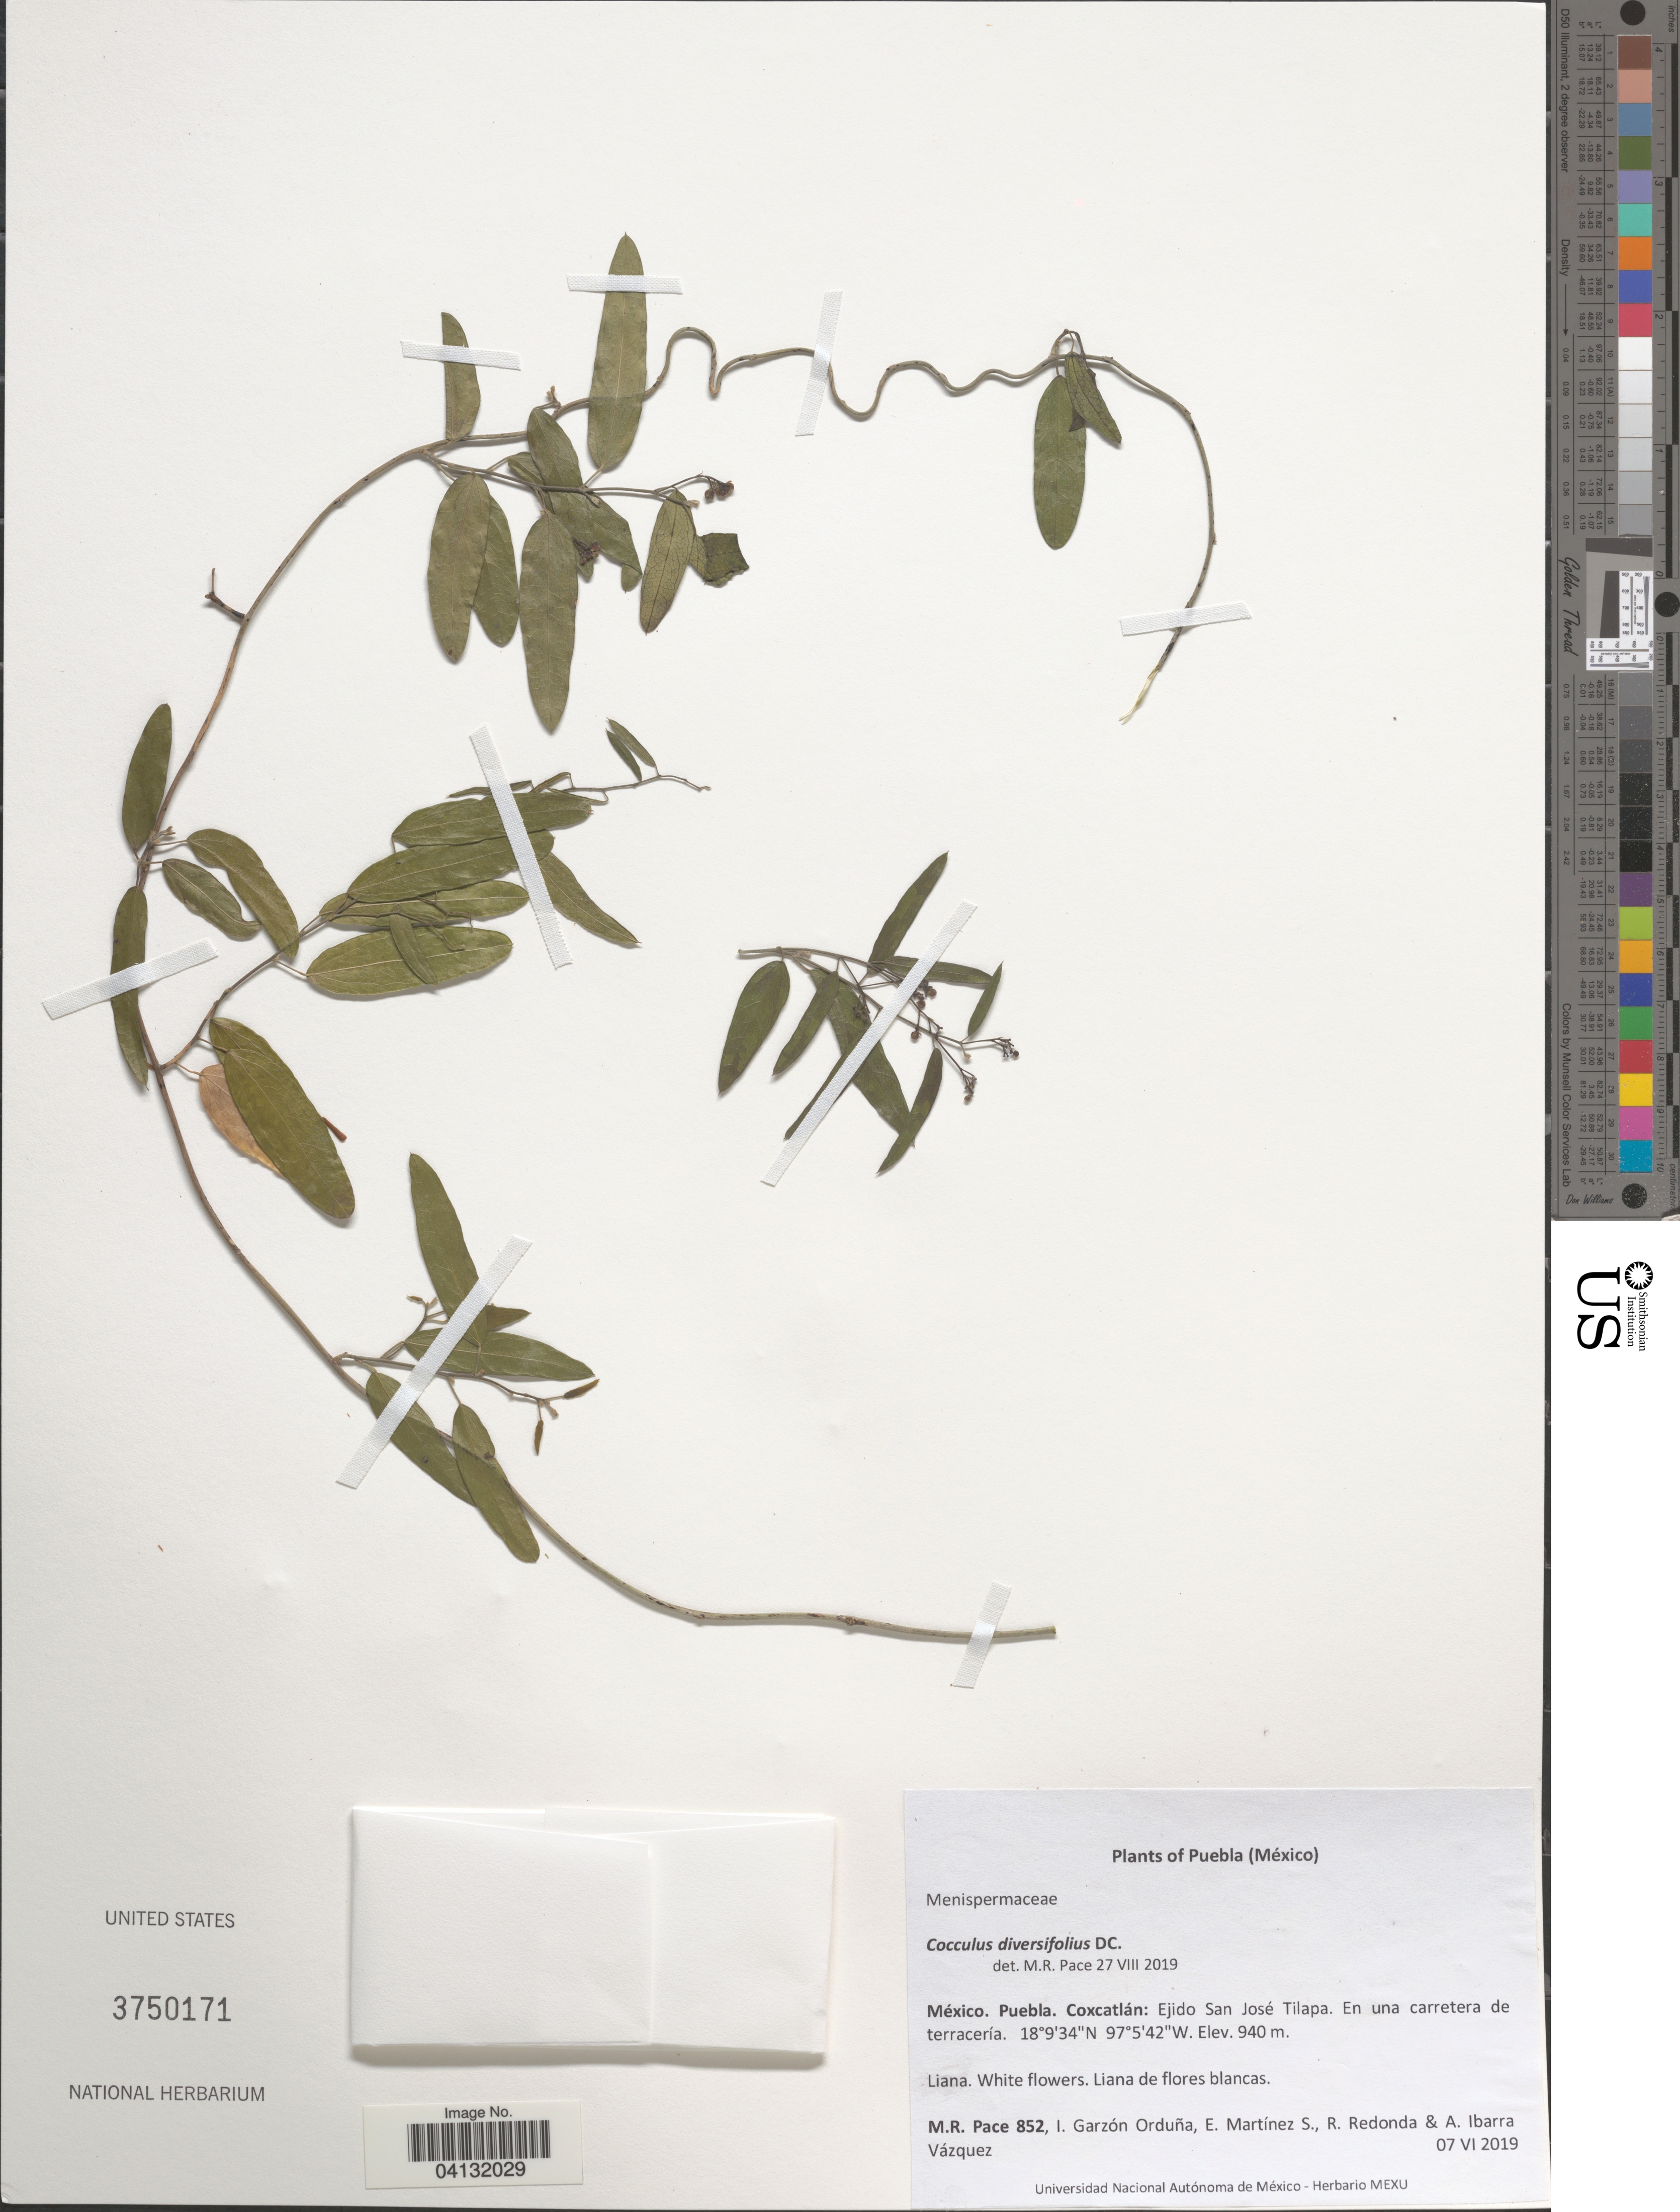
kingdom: Plantae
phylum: Tracheophyta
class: Magnoliopsida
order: Ranunculales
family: Menispermaceae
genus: Cocculus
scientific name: Cocculus diversifolius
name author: DC.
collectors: M. R. Pace, I. Garzón Orduna, E. M. Martínez S., R. Redonda & A. Ibarra Vázquez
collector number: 852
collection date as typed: Transcribed d/m/y: 7/6/2019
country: Mexico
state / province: Puebla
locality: Cuicatlán: Ejido San José Tilapa.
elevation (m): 940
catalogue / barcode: US 3750171